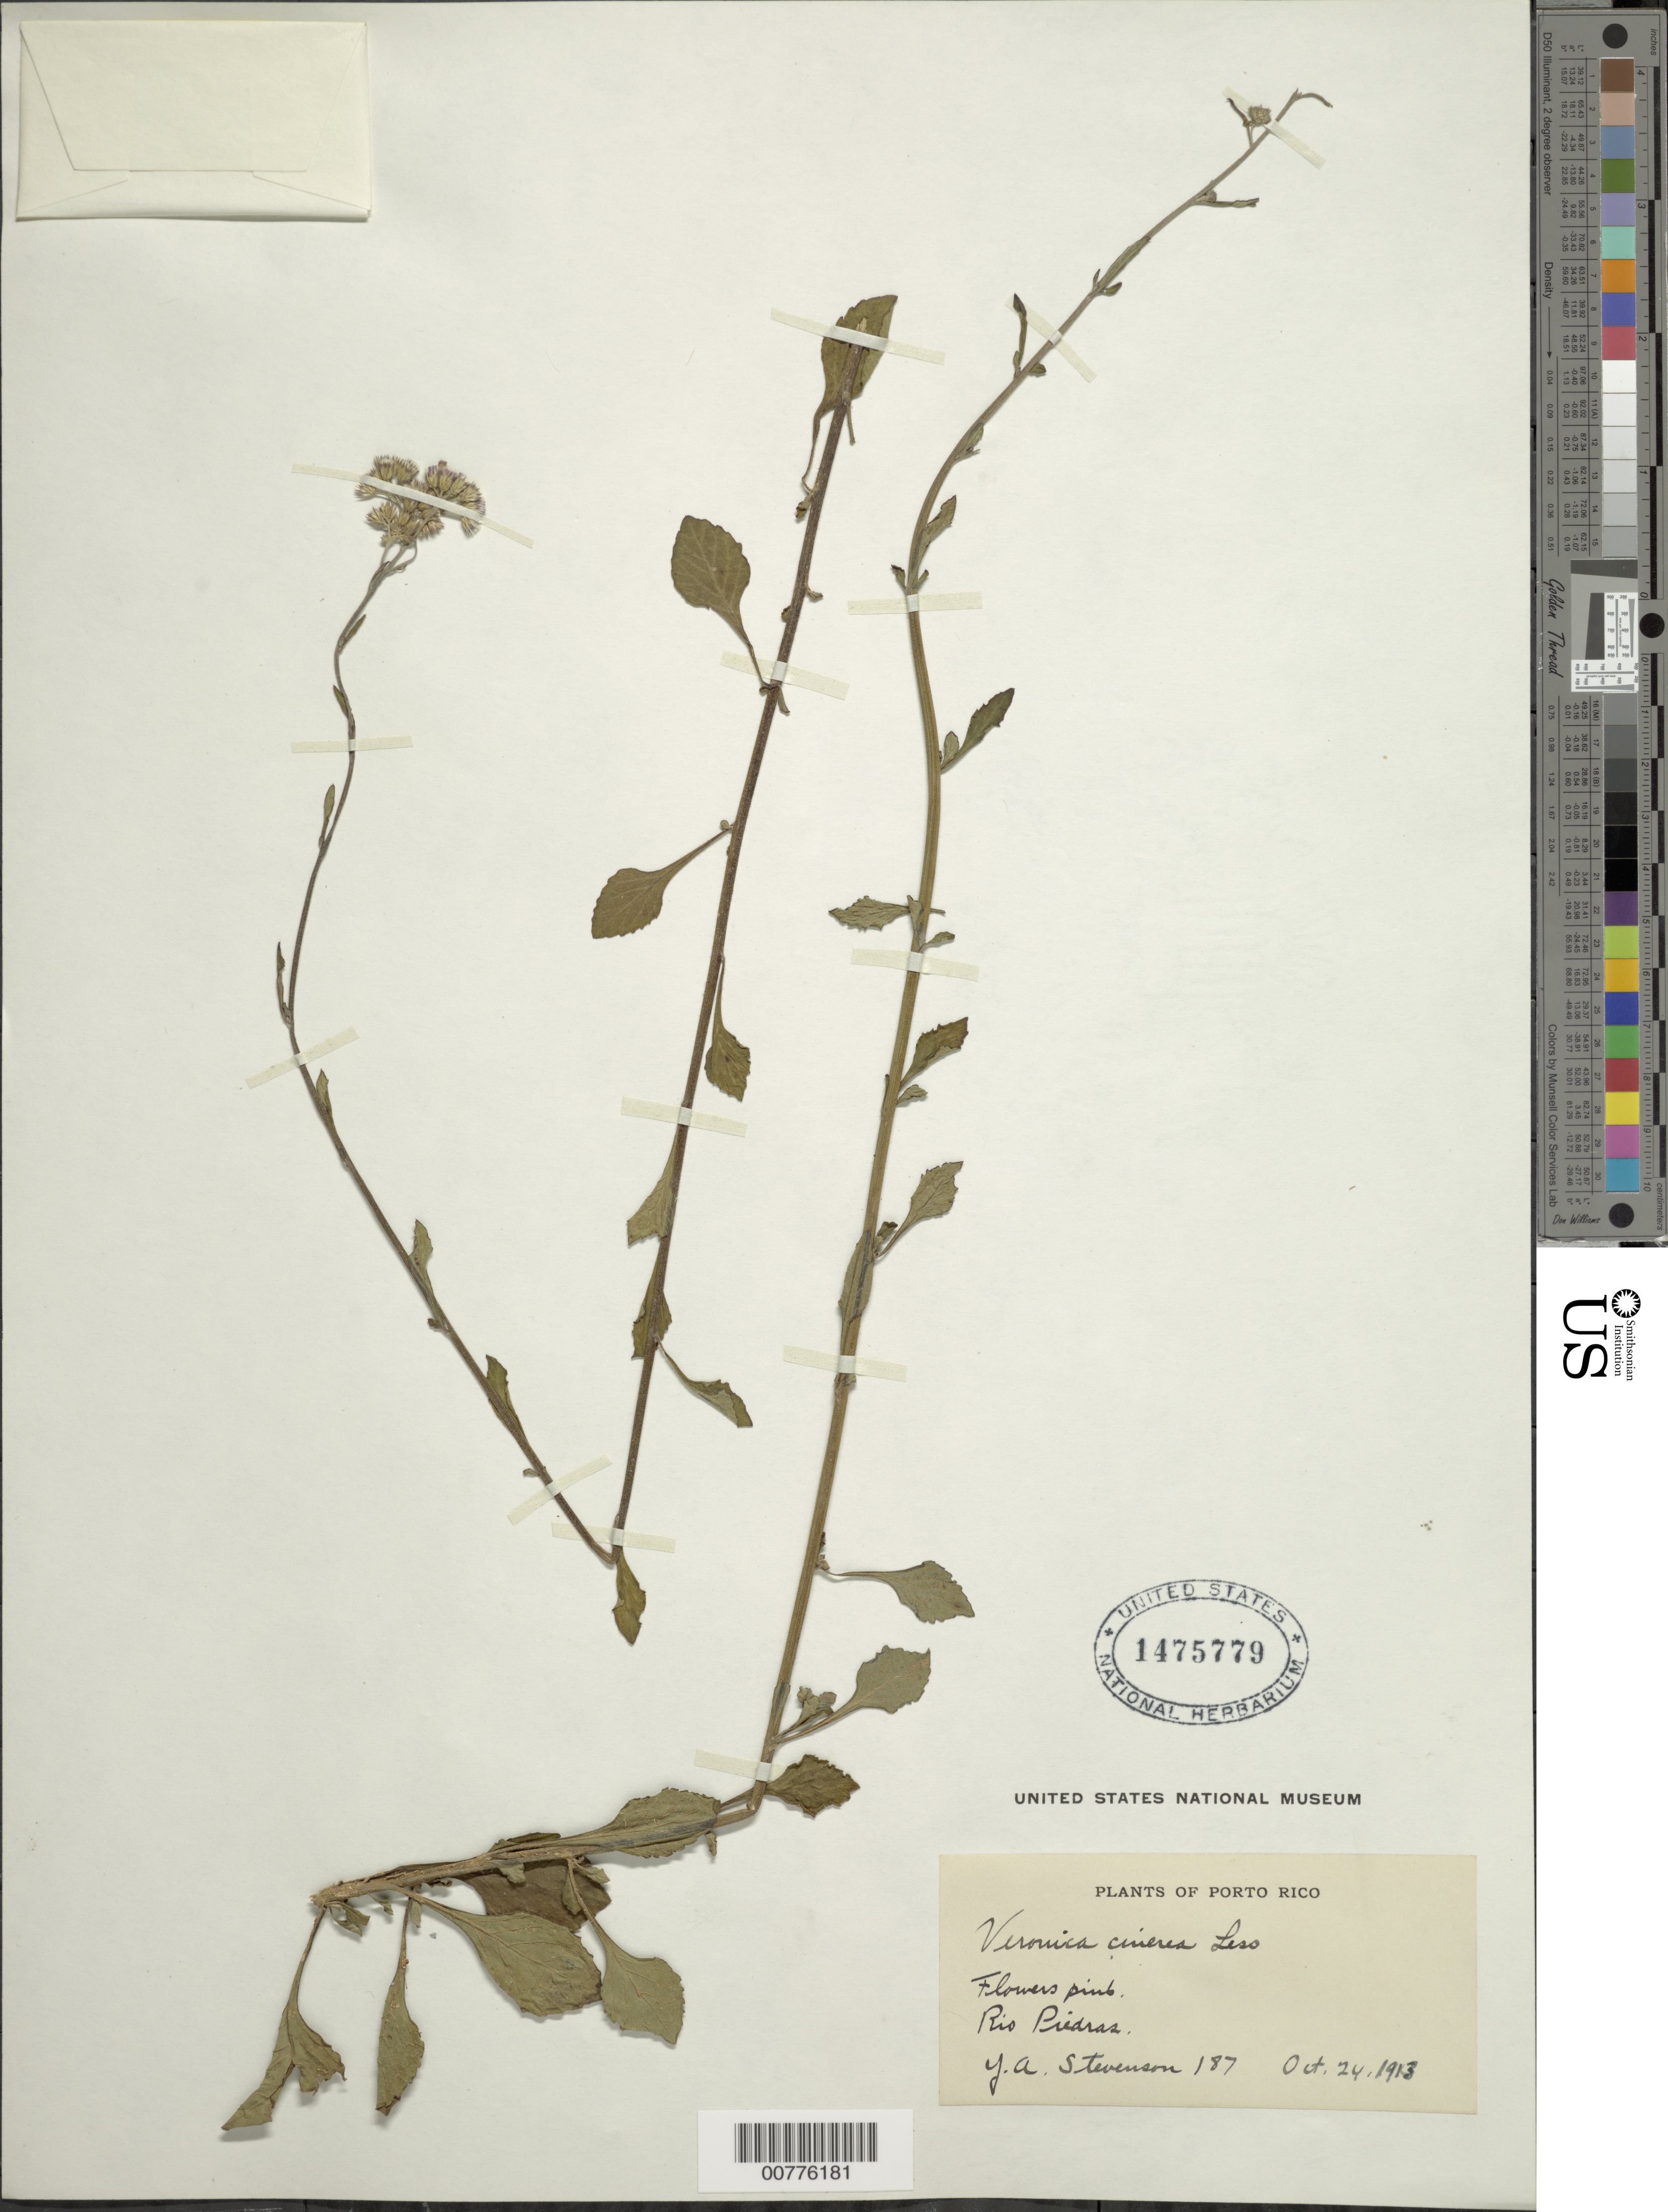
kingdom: Plantae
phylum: Tracheophyta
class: Magnoliopsida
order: Asterales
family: Asteraceae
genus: Cyanthillium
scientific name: Cyanthillium cinereum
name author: (L.) H. Rob.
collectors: J. Stevenson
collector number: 187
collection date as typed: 24 Oct 1913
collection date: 1913-10-24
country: Puerto Rico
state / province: San Juan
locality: Río Piedras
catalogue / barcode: US 1475779